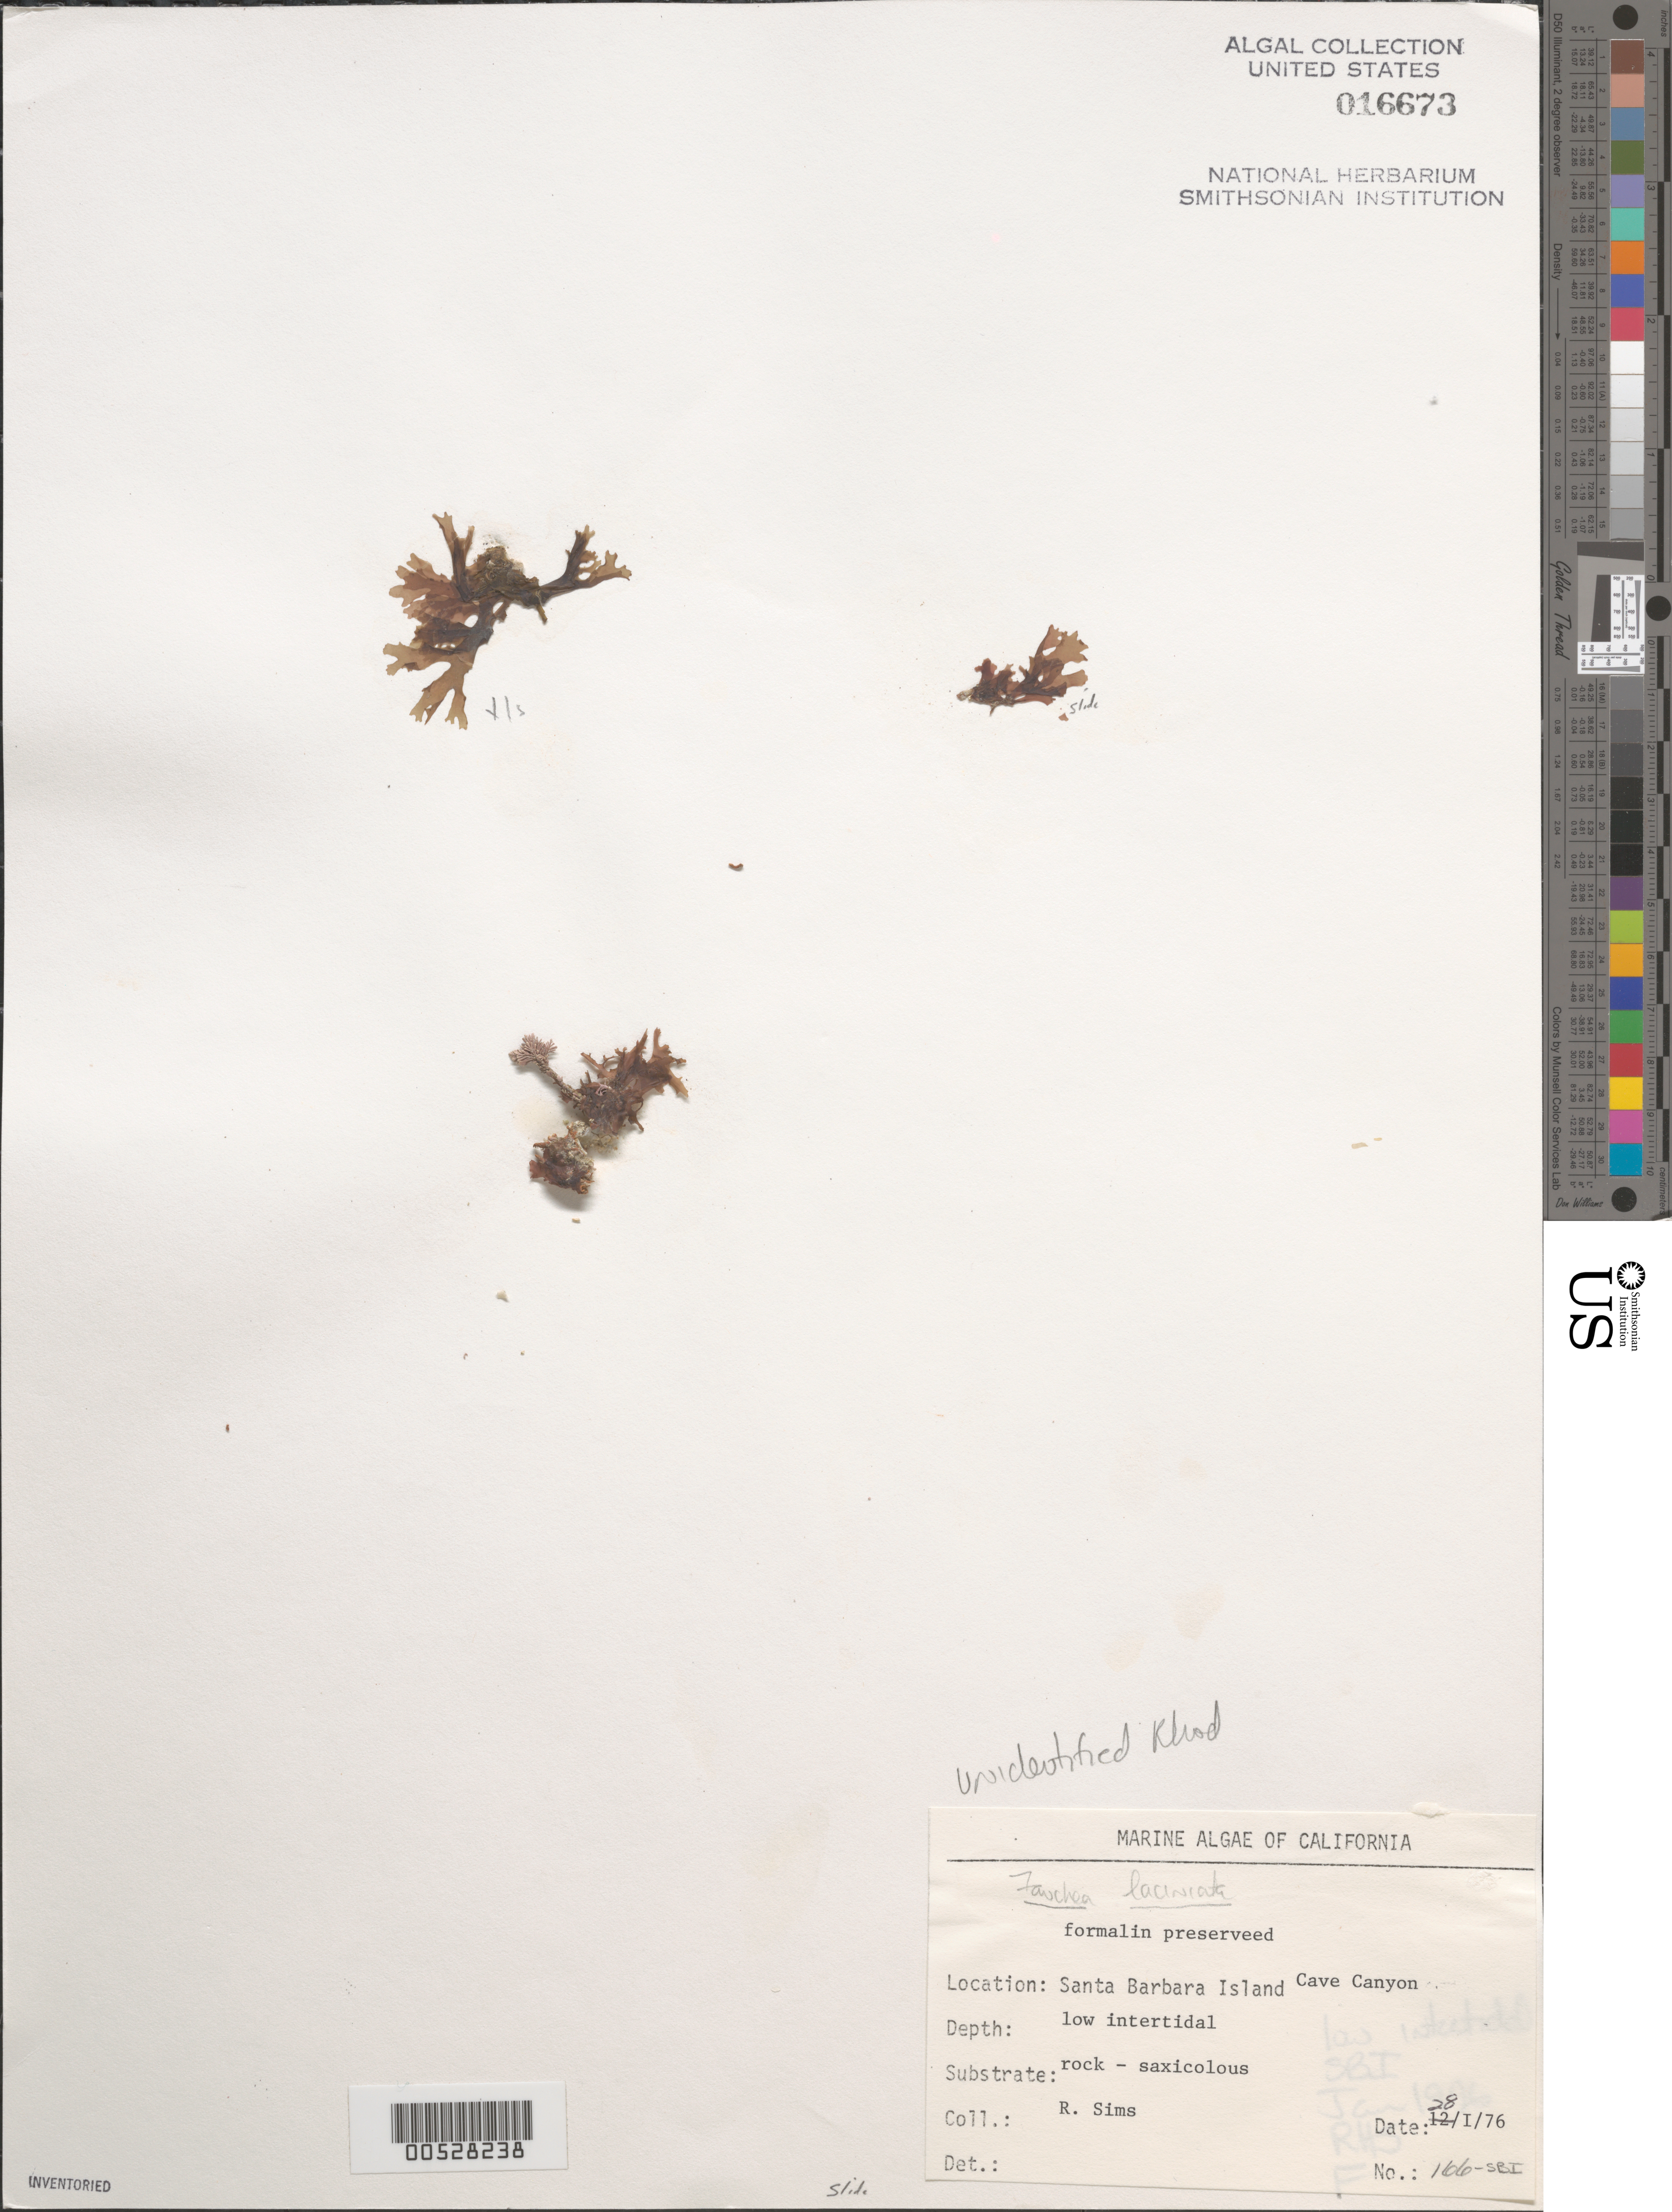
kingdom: Plantae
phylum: Rhodophyta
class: Florideophyceae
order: Rhodymeniales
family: Faucheaceae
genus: Gloiocladia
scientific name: Gloiocladia laciniata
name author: (J. Agardh) Rodríguez-Prieto & N. Sánchez in Rodríguez-Prieto et al.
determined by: Algae name updating Project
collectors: R. H. Sims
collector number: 166-sbi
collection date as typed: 28 Jan 1976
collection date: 1976-01-28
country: United States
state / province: California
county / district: Santa Barbara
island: Santa Barbara Island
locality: Cave Canyon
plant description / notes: BLM-SOCALBIGHT Rocky Intertidal Survey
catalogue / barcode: US 16673